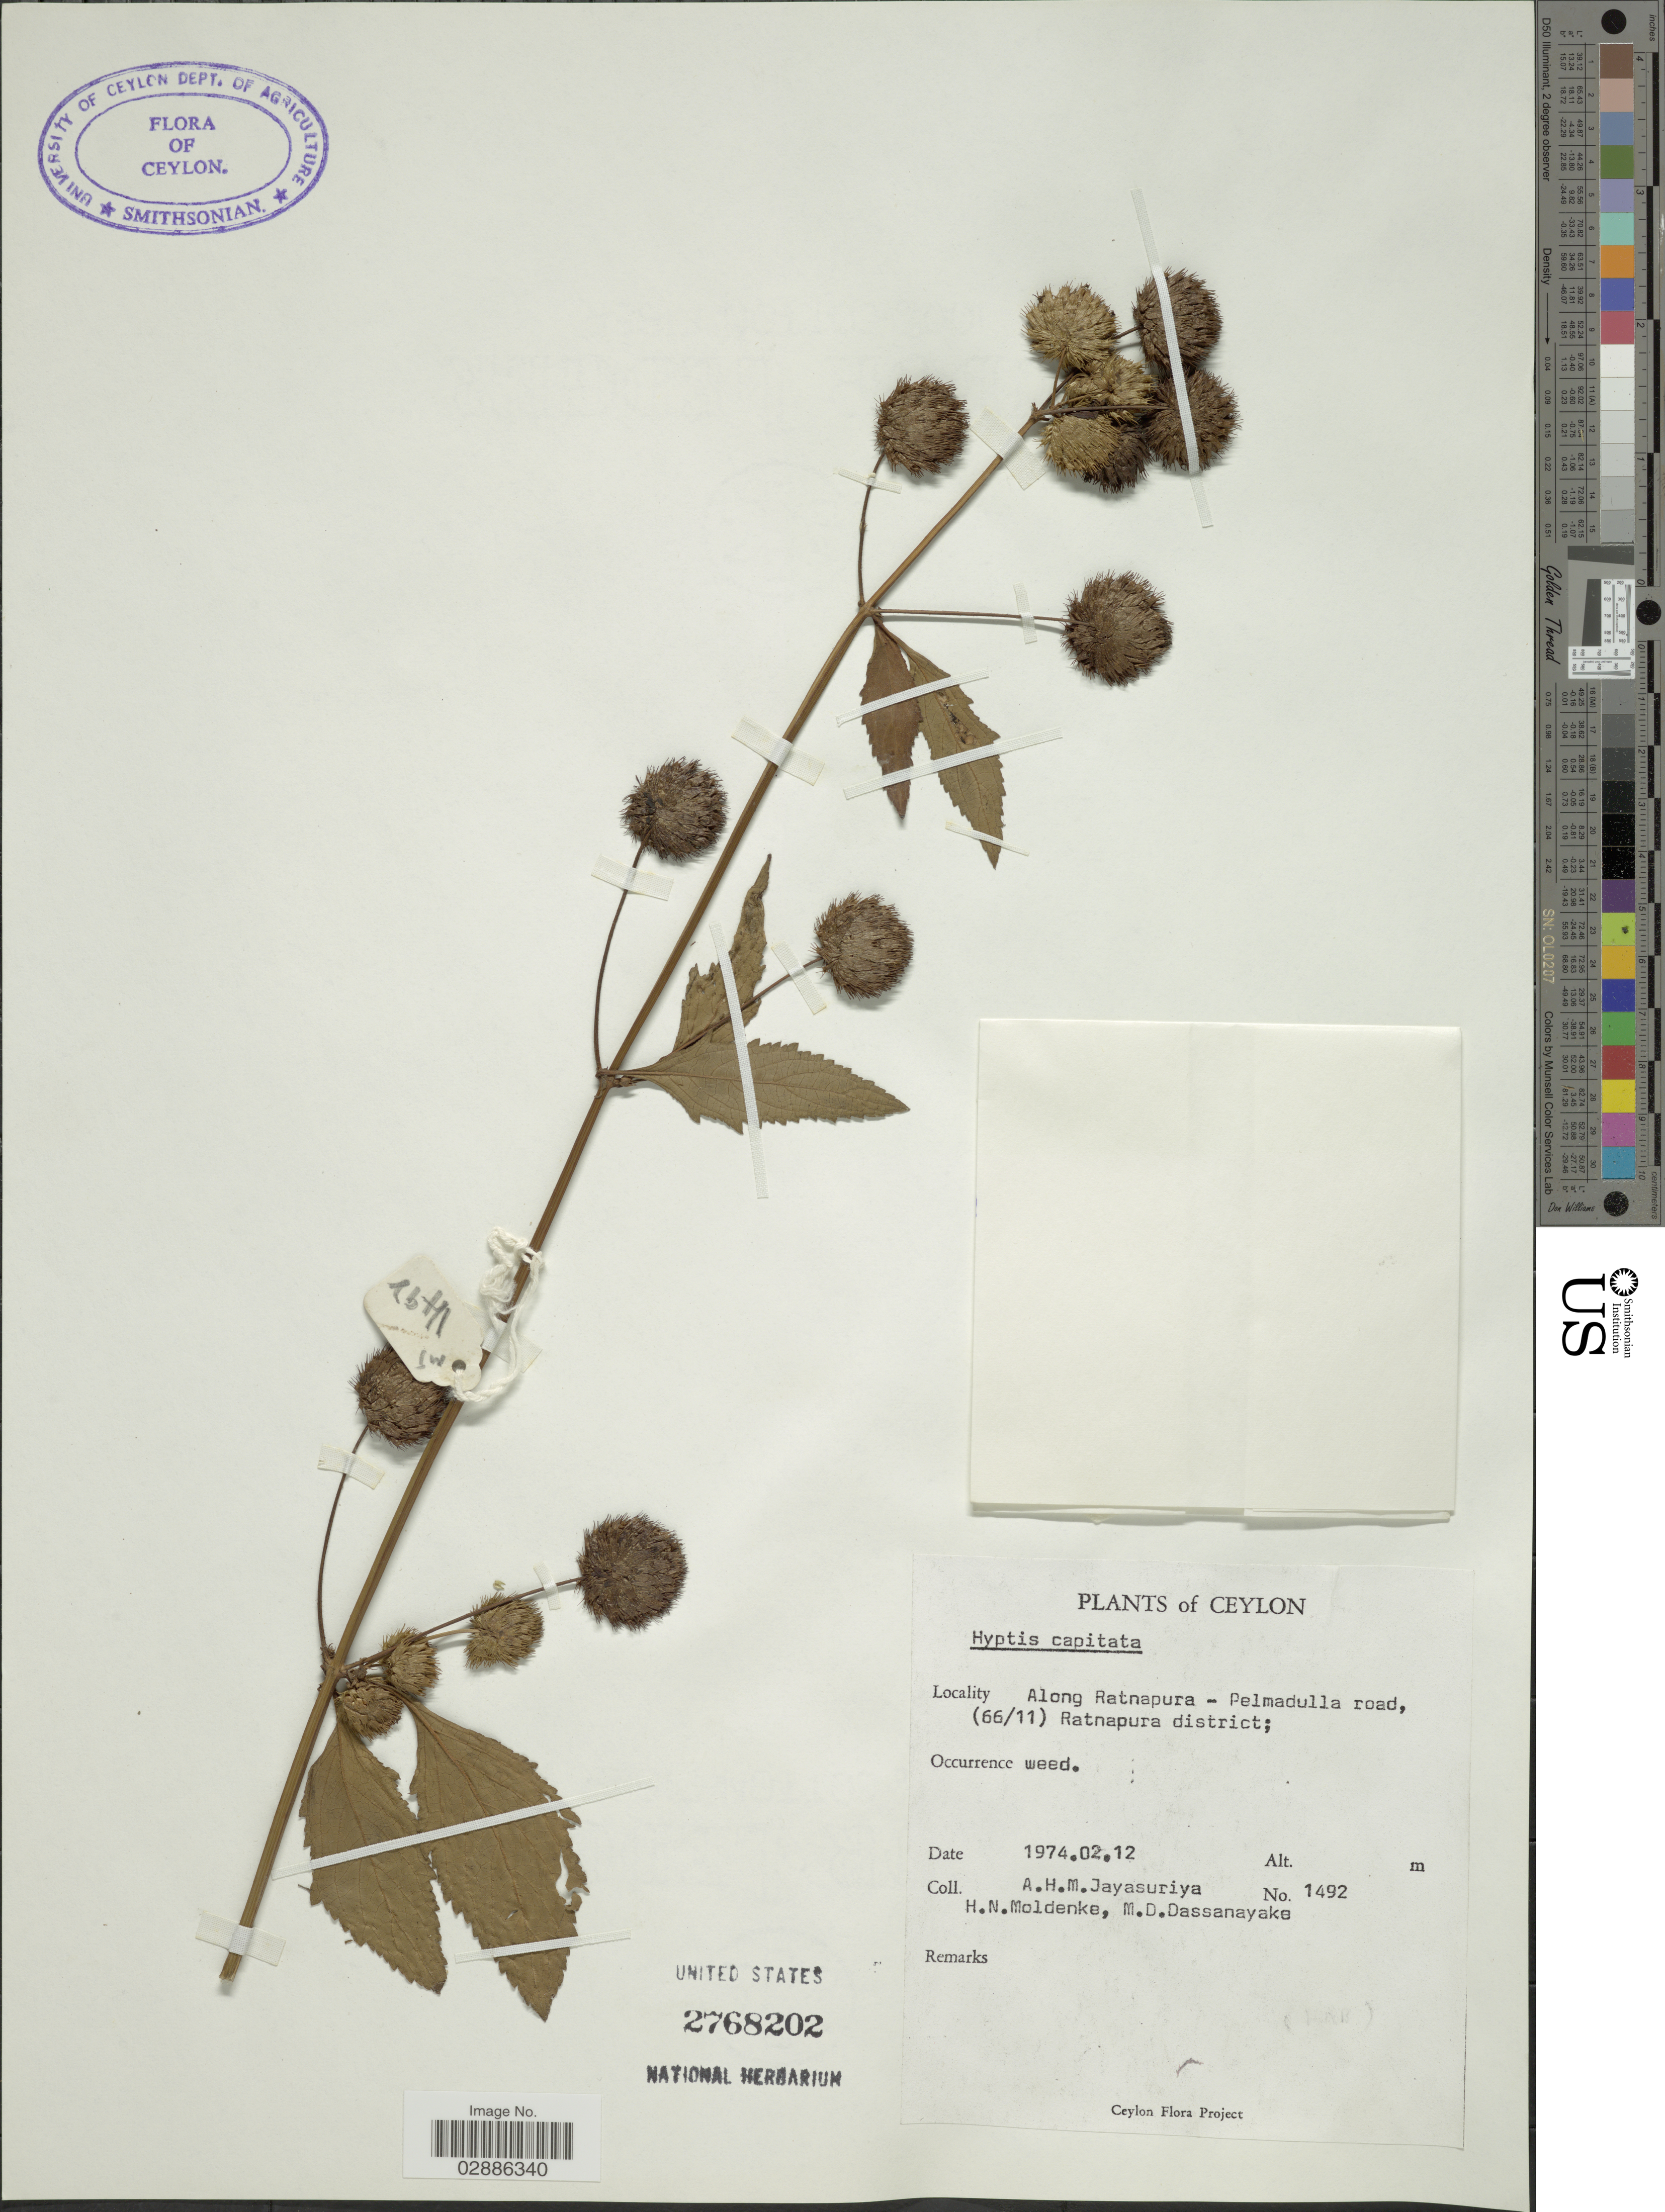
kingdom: Plantae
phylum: Tracheophyta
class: Magnoliopsida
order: Lamiales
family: Lamiaceae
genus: Hyptis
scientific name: Hyptis rhomboidea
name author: M. Martens & Galeotti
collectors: A. Jayasuriya, H. N. Moldenke & M. D. Dassanayake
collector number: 1492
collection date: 1974-02-12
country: Sri Lanka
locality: Ceylon, Along Ratnapura-Pelmadulla road, (66/11) Ratnapura district.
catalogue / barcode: US 2768202